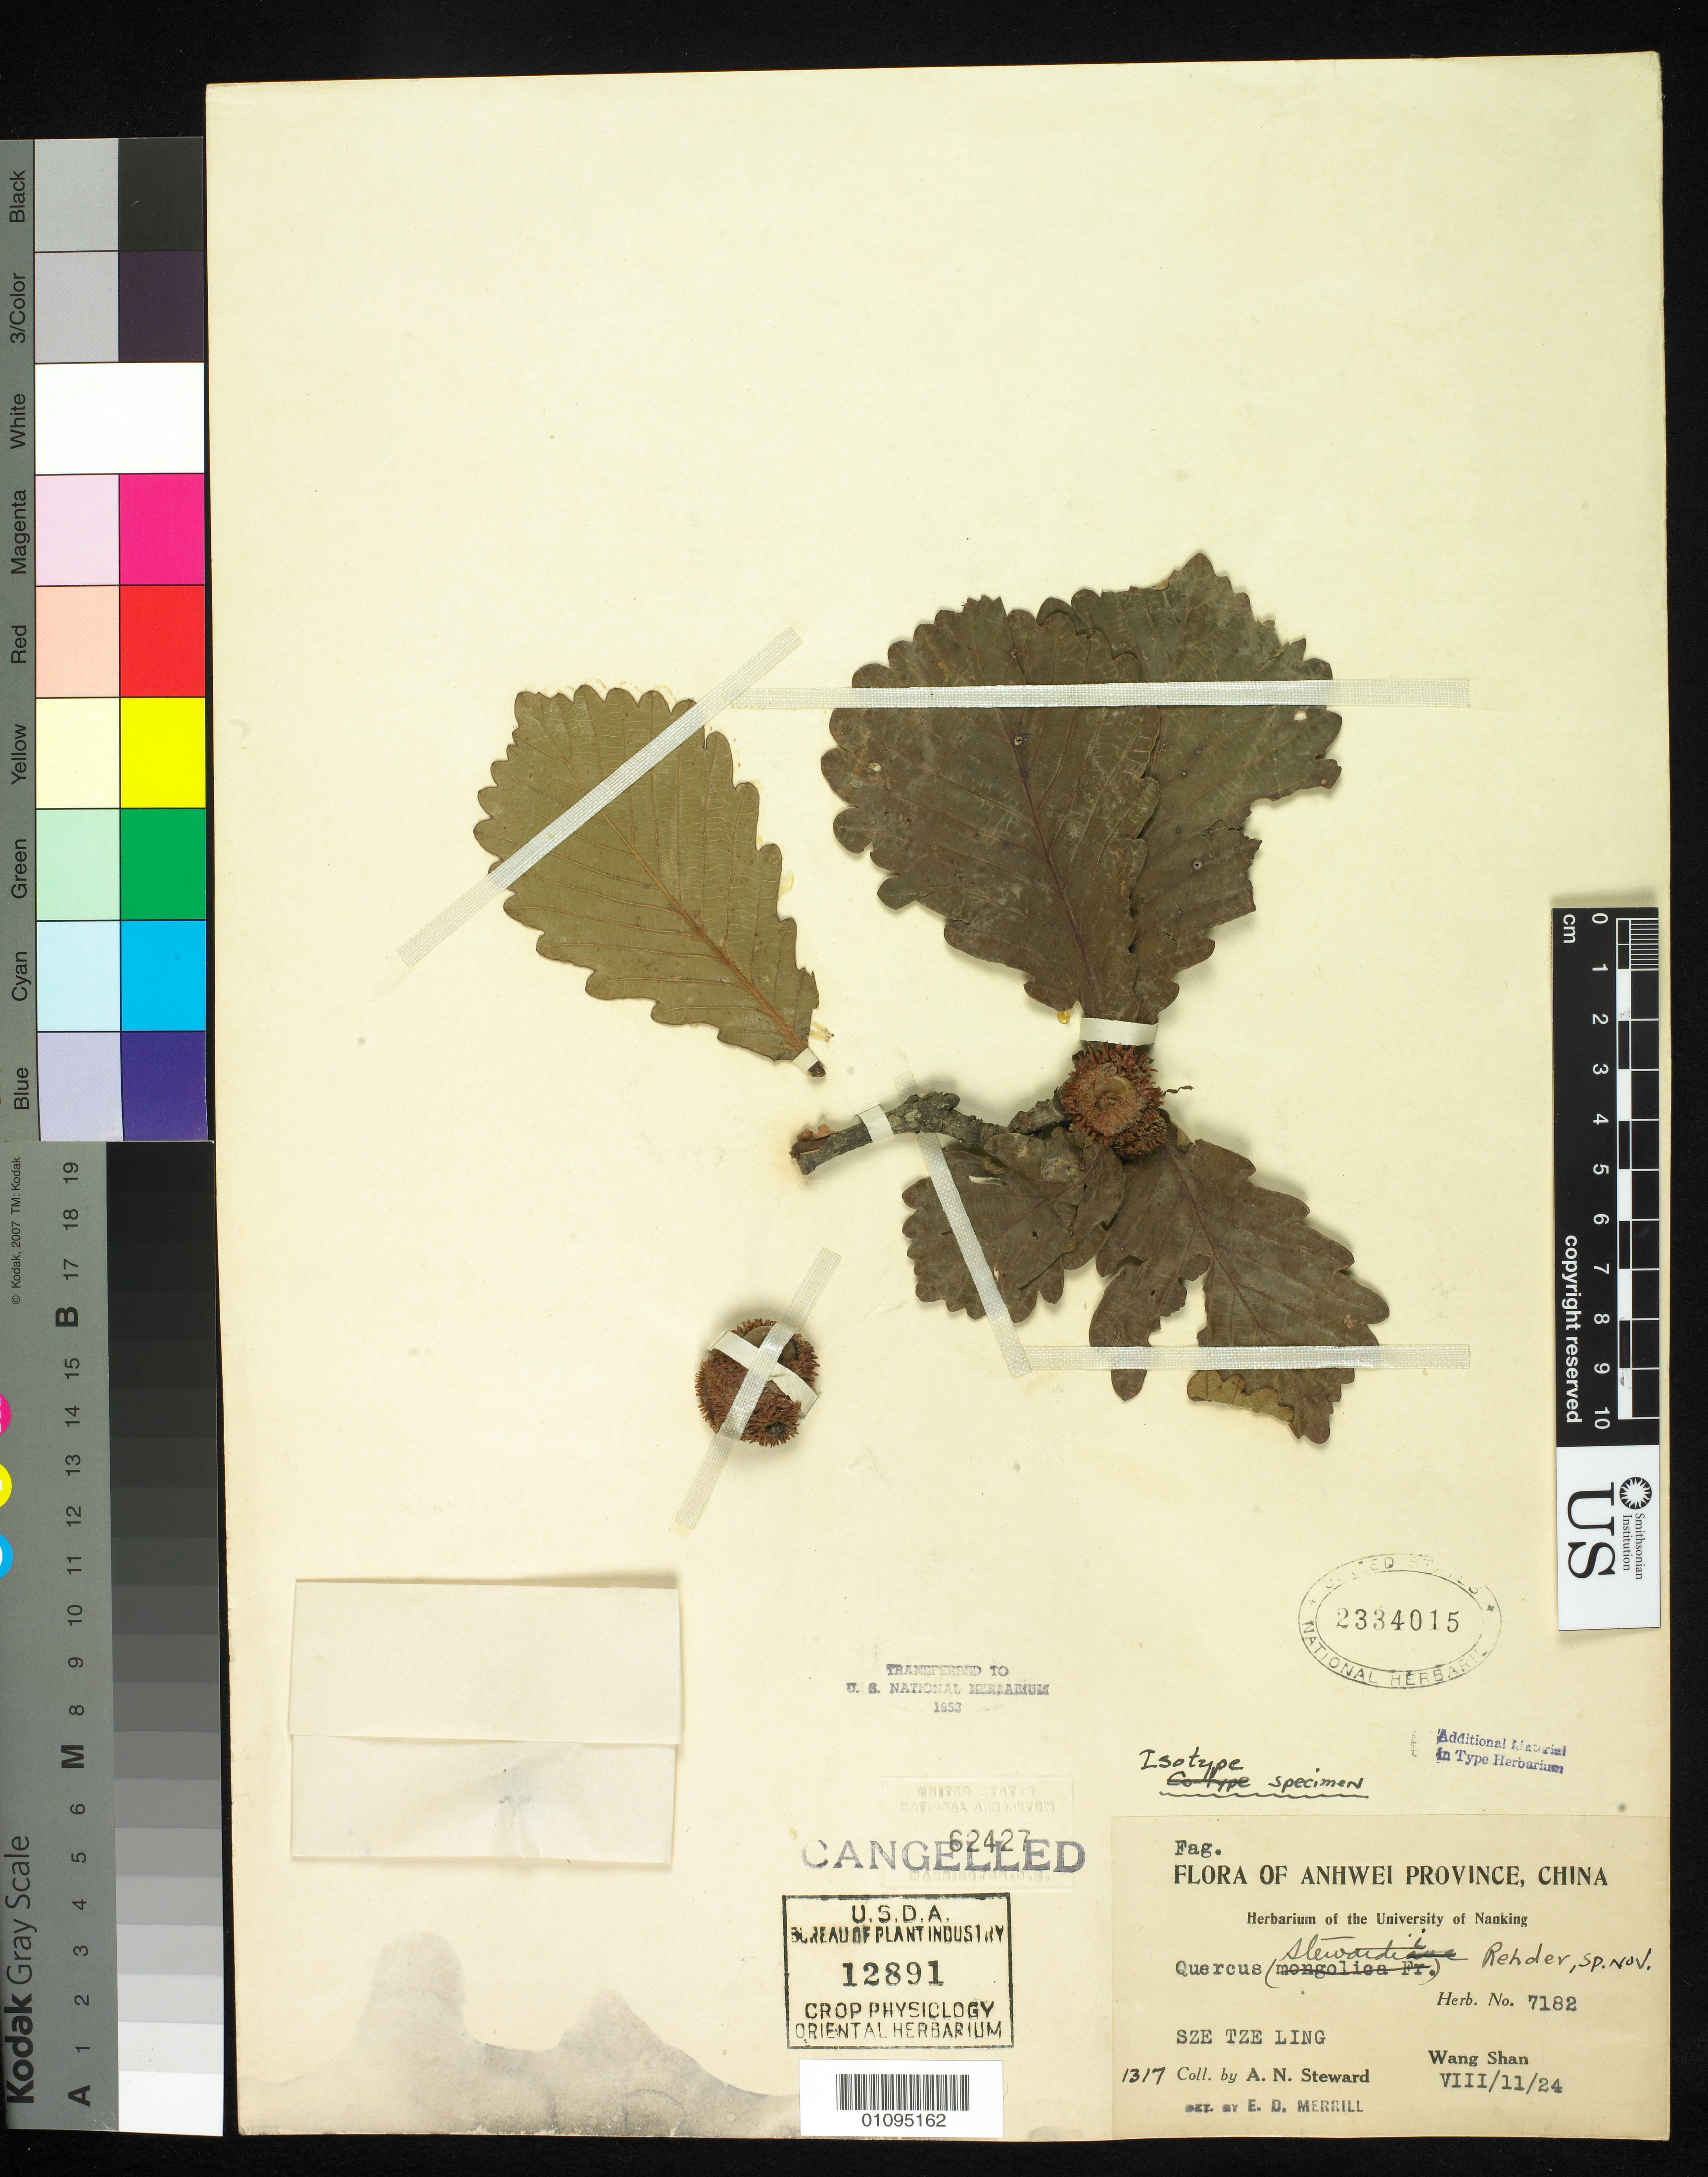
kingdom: Plantae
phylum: Tracheophyta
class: Magnoliopsida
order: Fagales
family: Fagaceae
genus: Quercus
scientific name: Quercus stewardii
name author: Rehder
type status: Isotype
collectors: A. N. Steward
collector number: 1317 (Herb. Univ. Nanking 7182)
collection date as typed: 11 Aug 1924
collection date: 1924-08-11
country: China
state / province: Anhui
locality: Sze Tze Ling.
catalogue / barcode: US 2334015